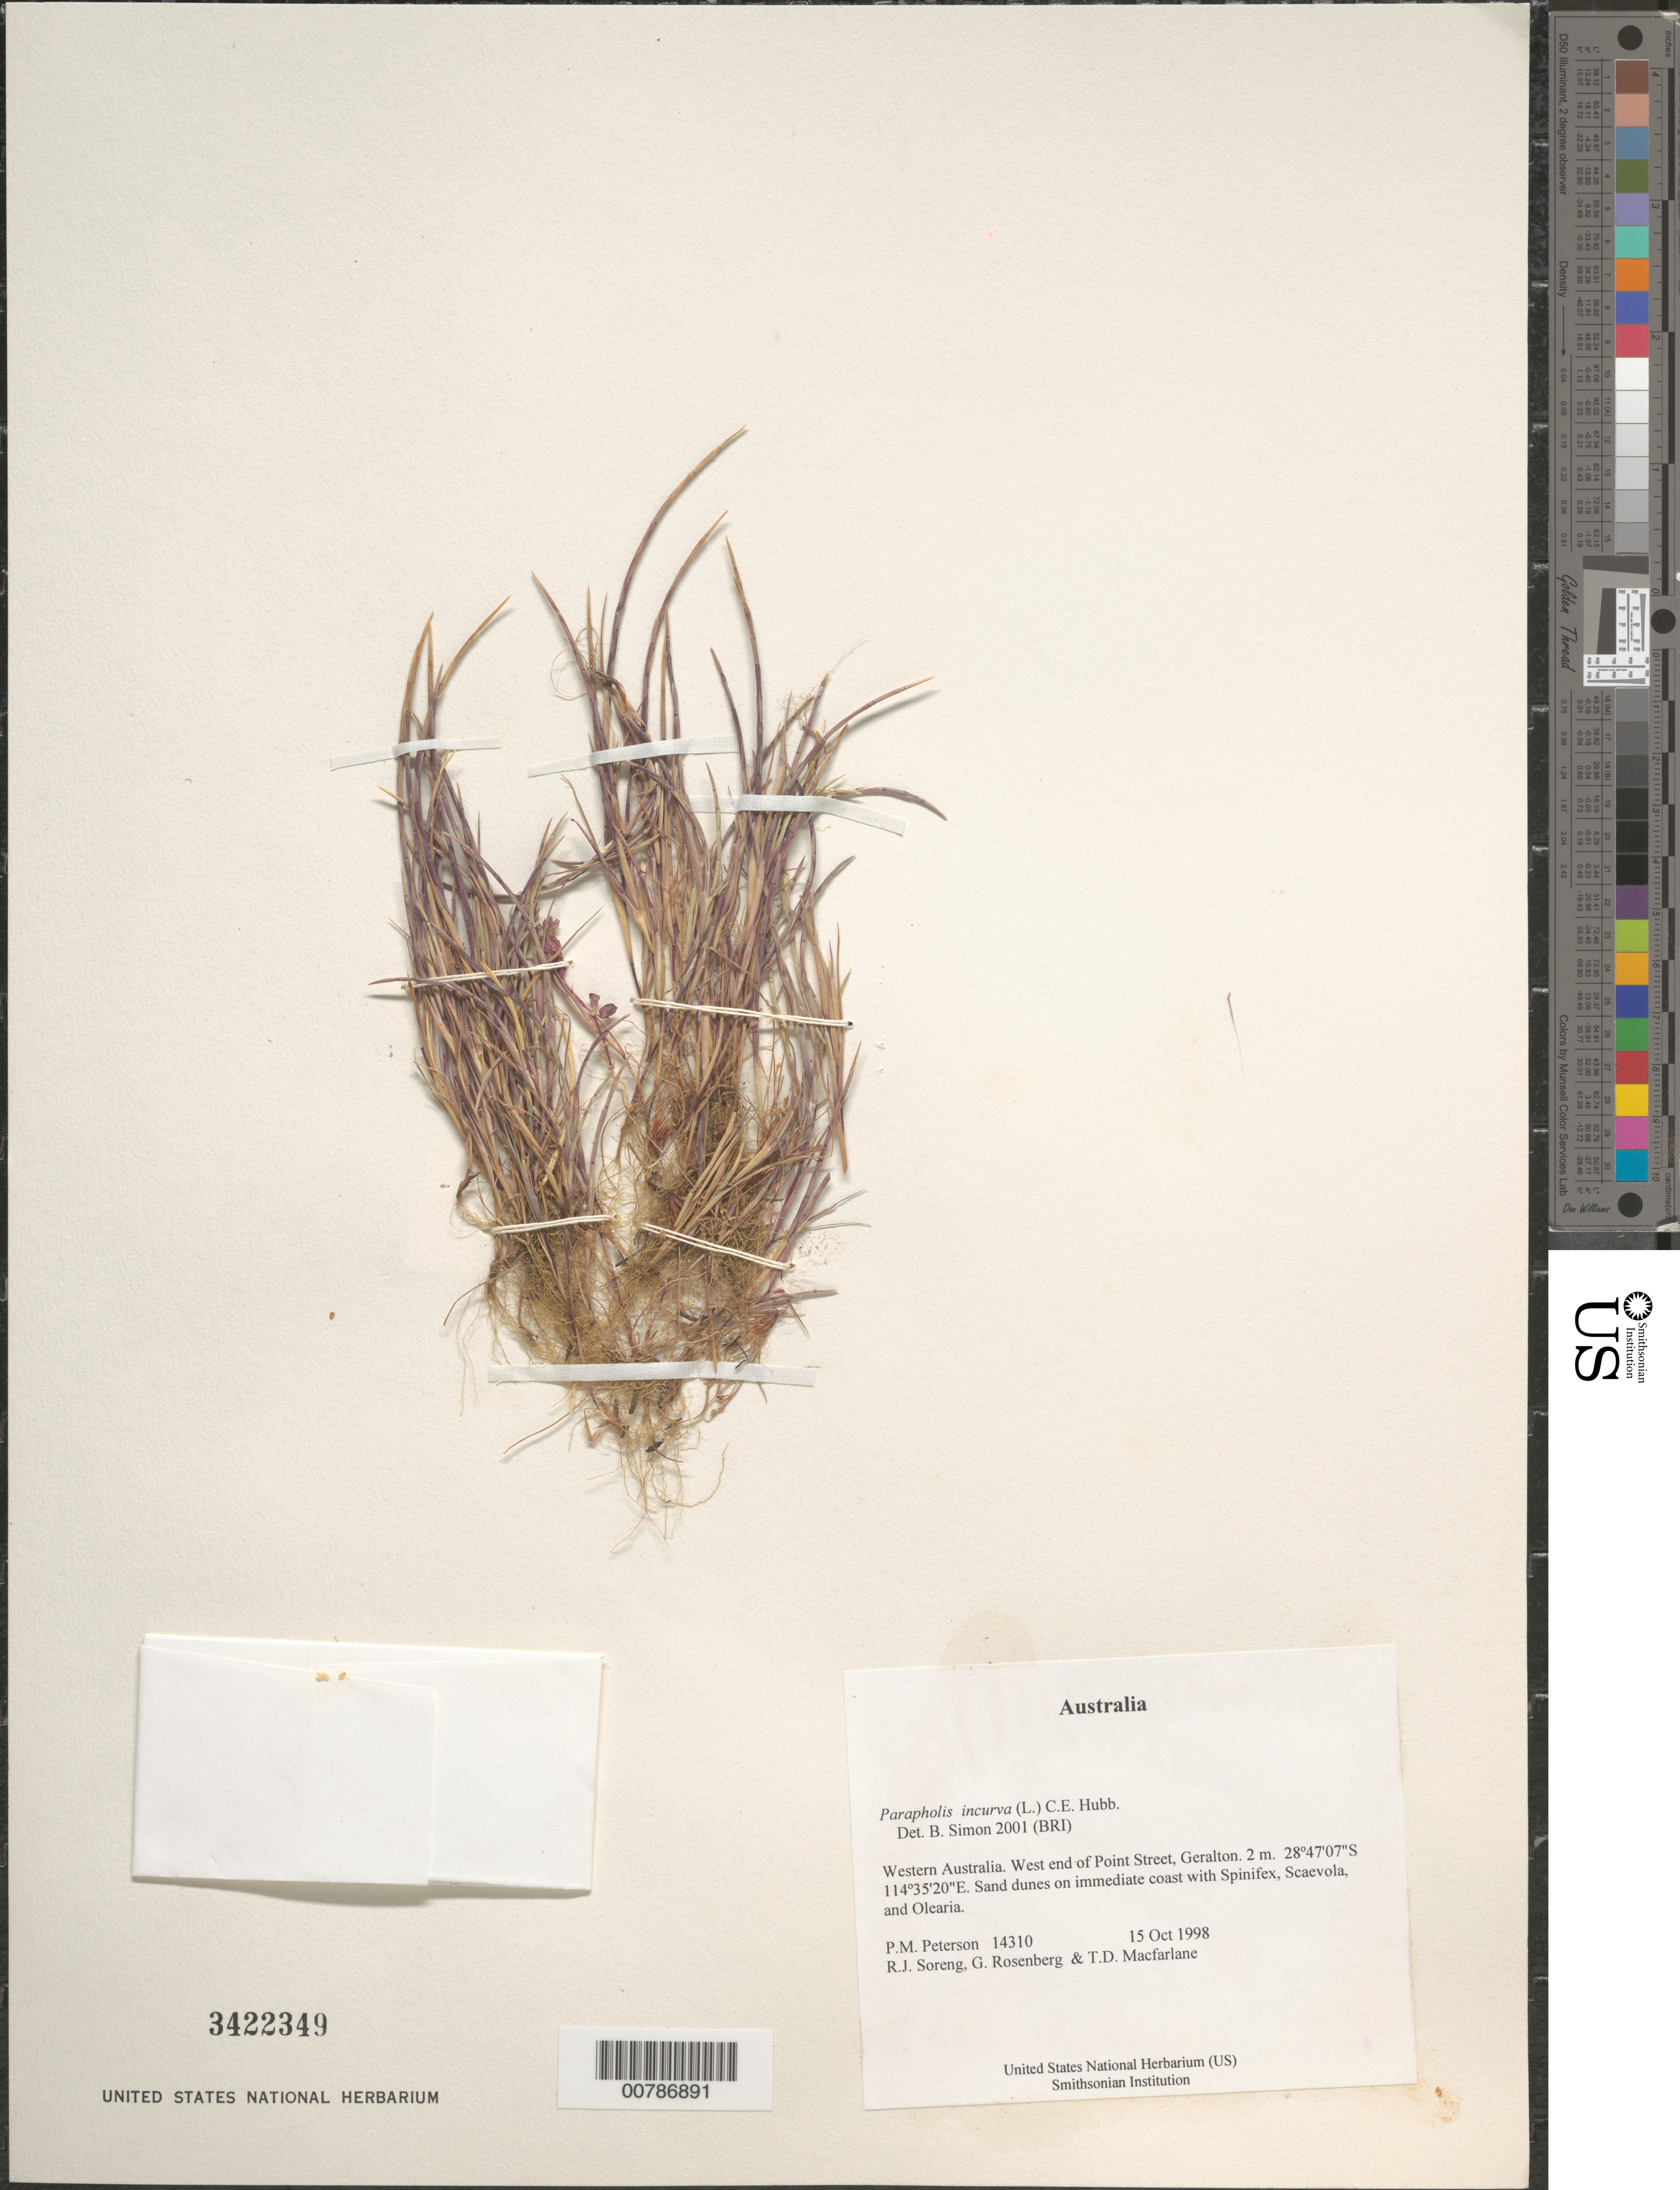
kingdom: Plantae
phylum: Tracheophyta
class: Liliopsida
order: Poales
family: Poaceae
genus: Parapholis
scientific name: Parapholis incurva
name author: (L.) C.E. Hubb.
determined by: Simon, B.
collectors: P. M. Peterson, R. J. Soreng, G. Rosenberg & T. Macfarlane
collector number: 14310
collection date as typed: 15 Oct 1998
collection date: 1998-10-15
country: Australia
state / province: Western Australia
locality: West end of Point Street, Geralton.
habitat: Sand dunes on immediate coast with Spinifex, Scaevola, and Olearia.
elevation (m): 2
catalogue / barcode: US 3422349